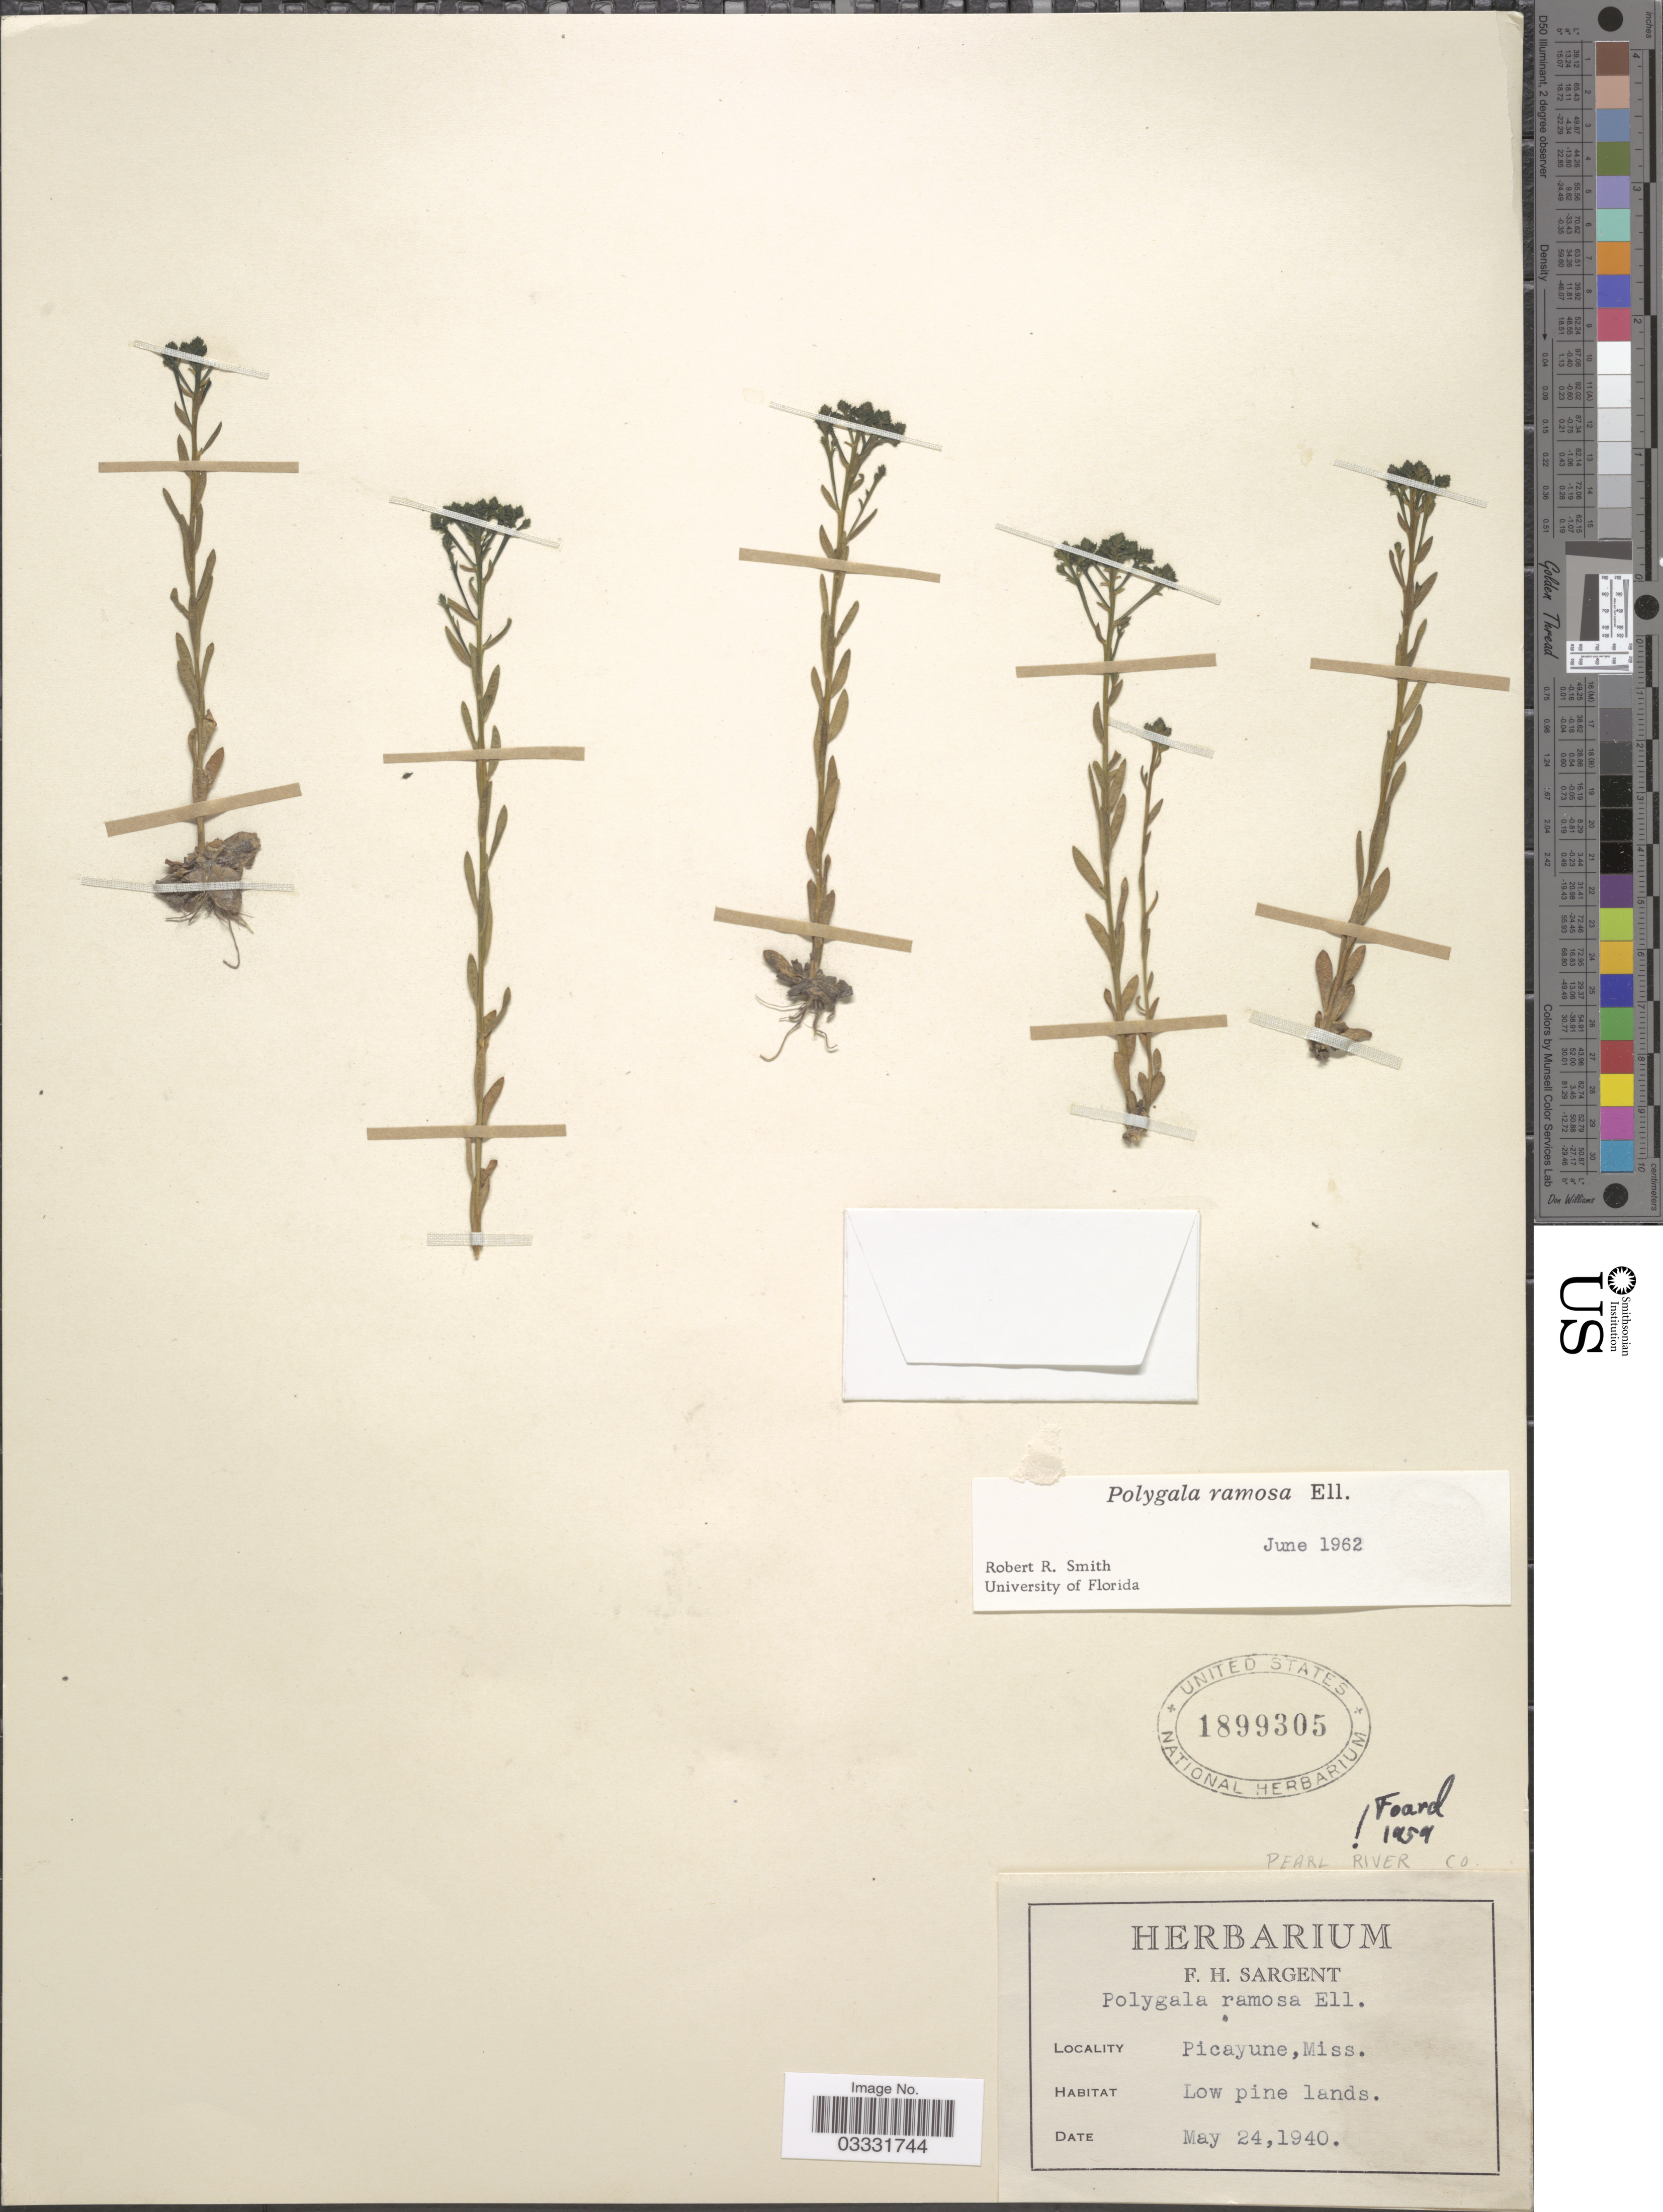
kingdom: Plantae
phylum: Tracheophyta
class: Magnoliopsida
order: Fabales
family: Polygalaceae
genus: Polygala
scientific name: Polygala ramosa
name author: Elliott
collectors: F. H. Sargent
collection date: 1940-05-24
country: United States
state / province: Mississippi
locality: Pearl River Co. Picayune.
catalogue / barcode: US 1899305